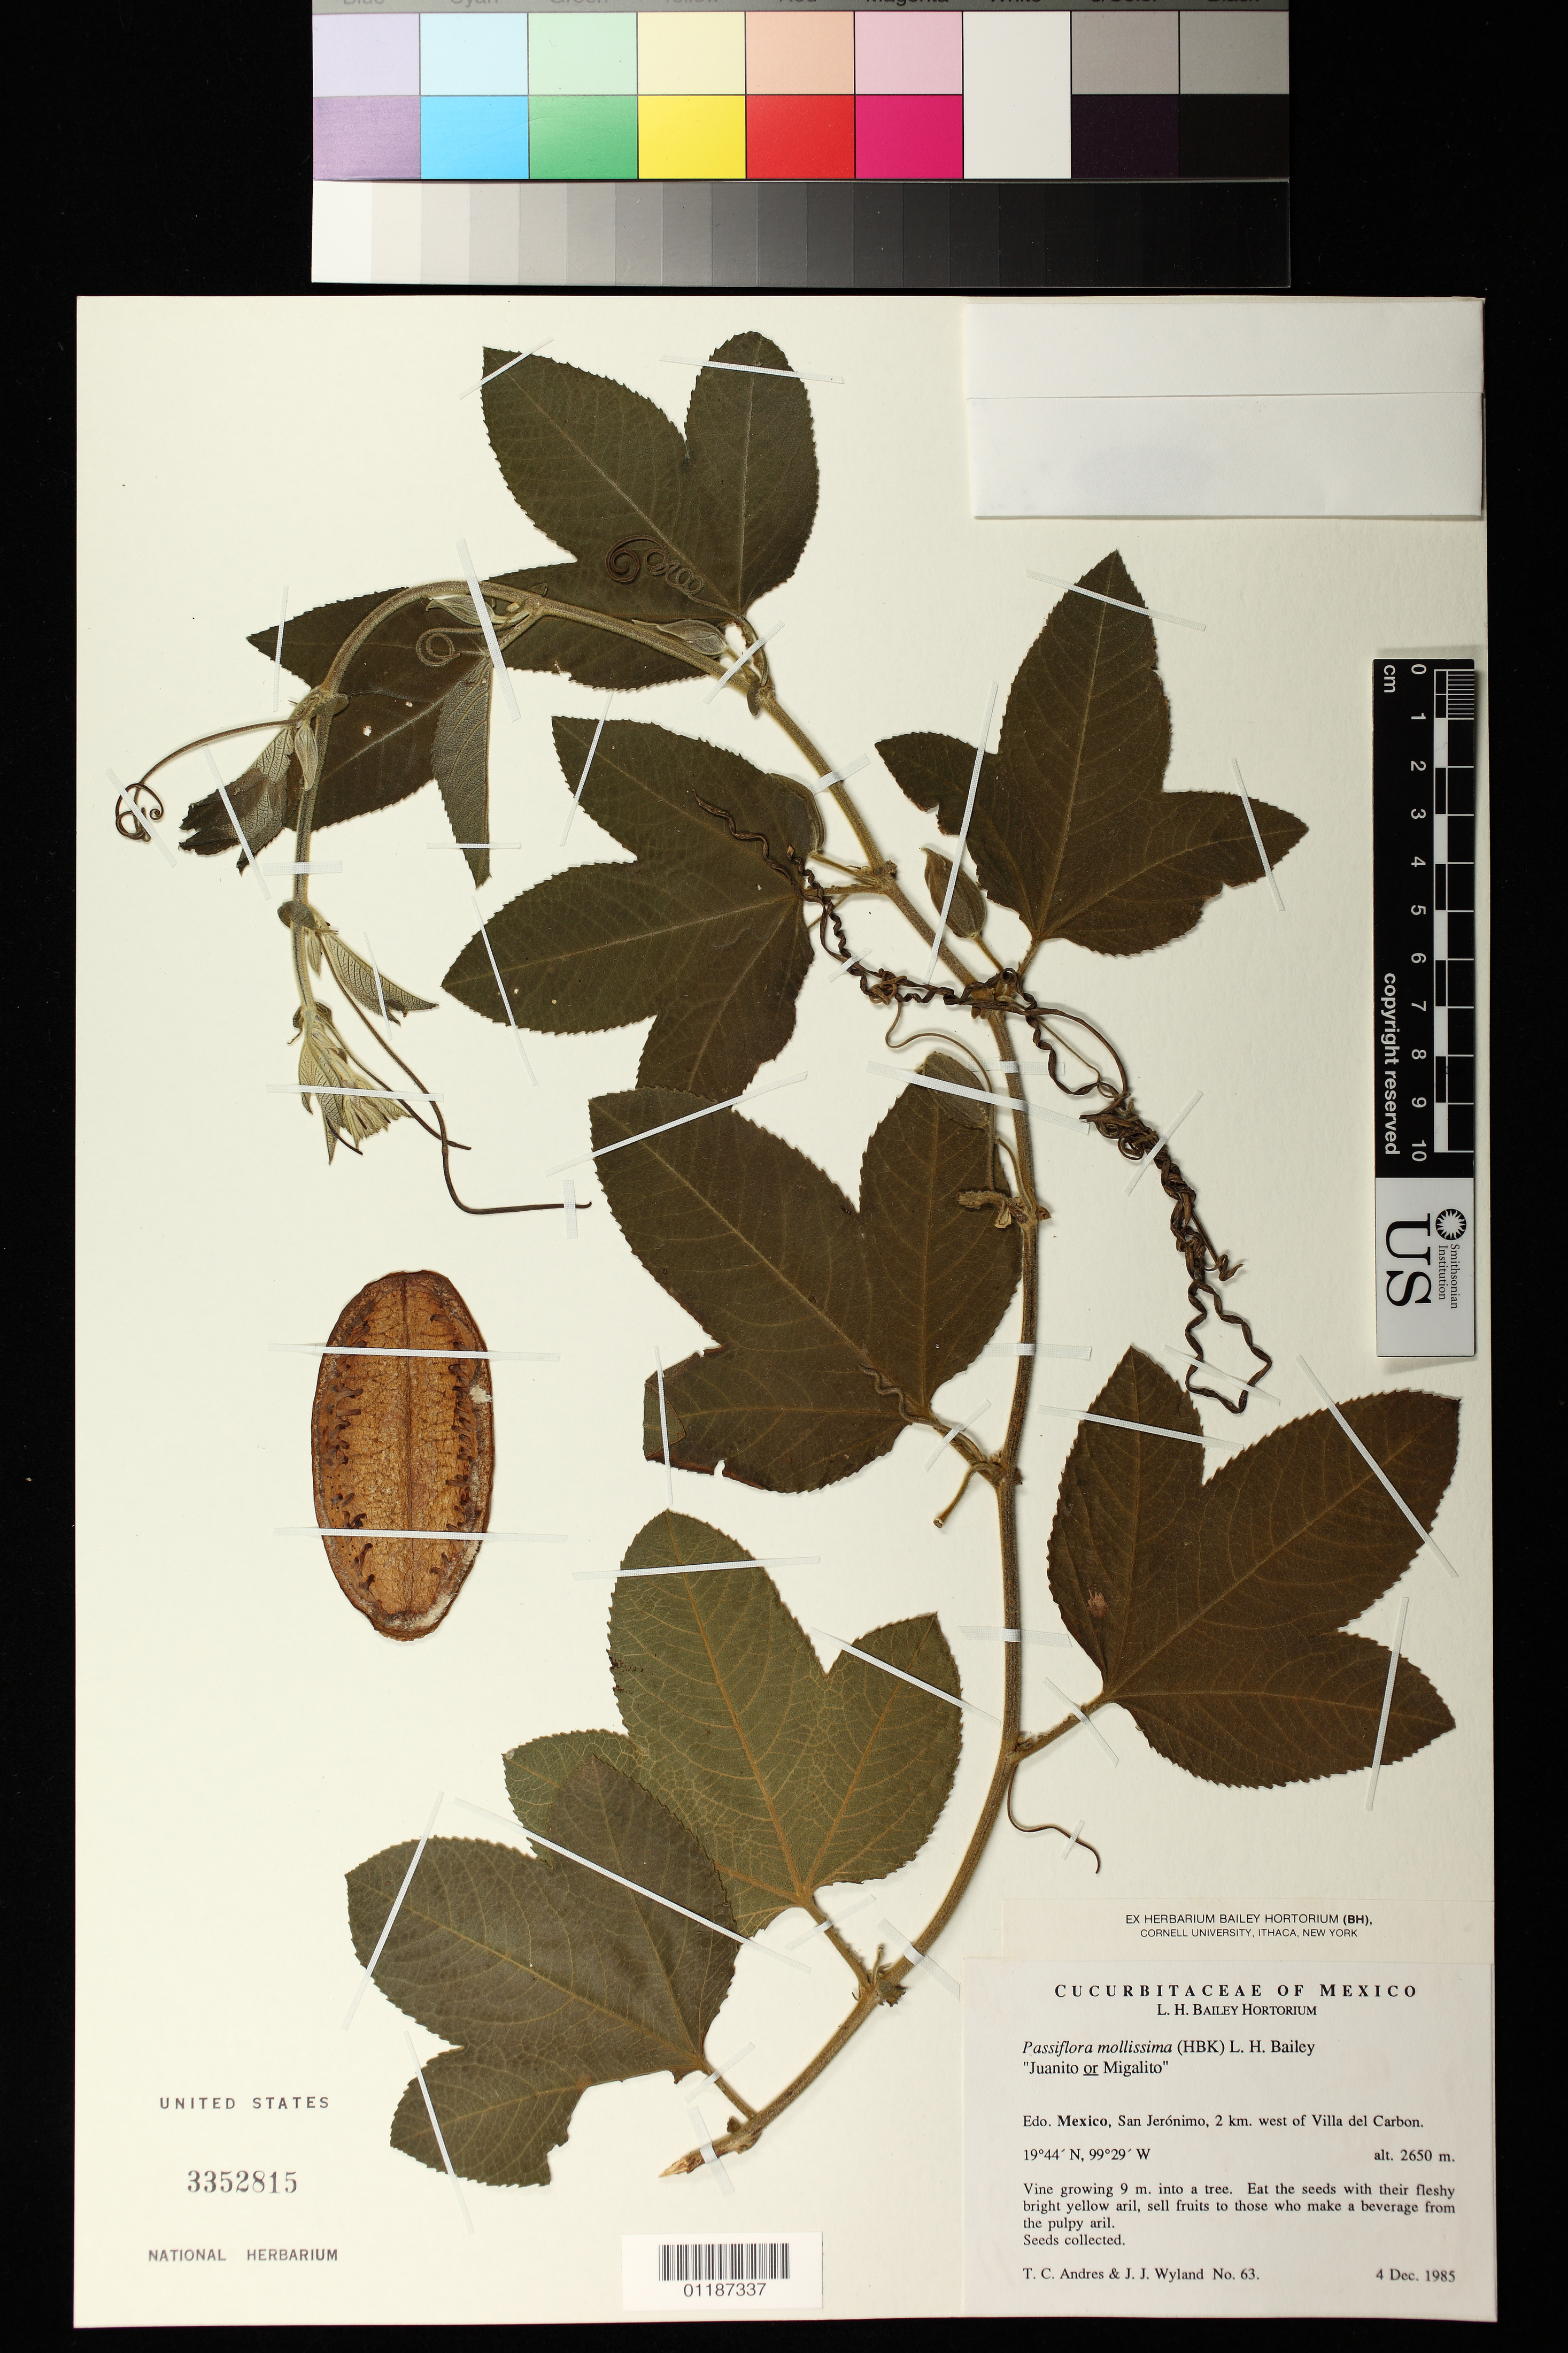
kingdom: Plantae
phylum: Tracheophyta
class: Magnoliopsida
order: Malpighiales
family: Passifloraceae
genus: Passiflora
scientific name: Passiflora mollissima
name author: (Kunth) L.H. Bailey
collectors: T. C. Andres & J. J. Wyland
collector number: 63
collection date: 1985-12-04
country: Mexico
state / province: México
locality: San Jeronimo, 2 km. W of Villa del Carbon.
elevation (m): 2650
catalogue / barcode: US 3352815